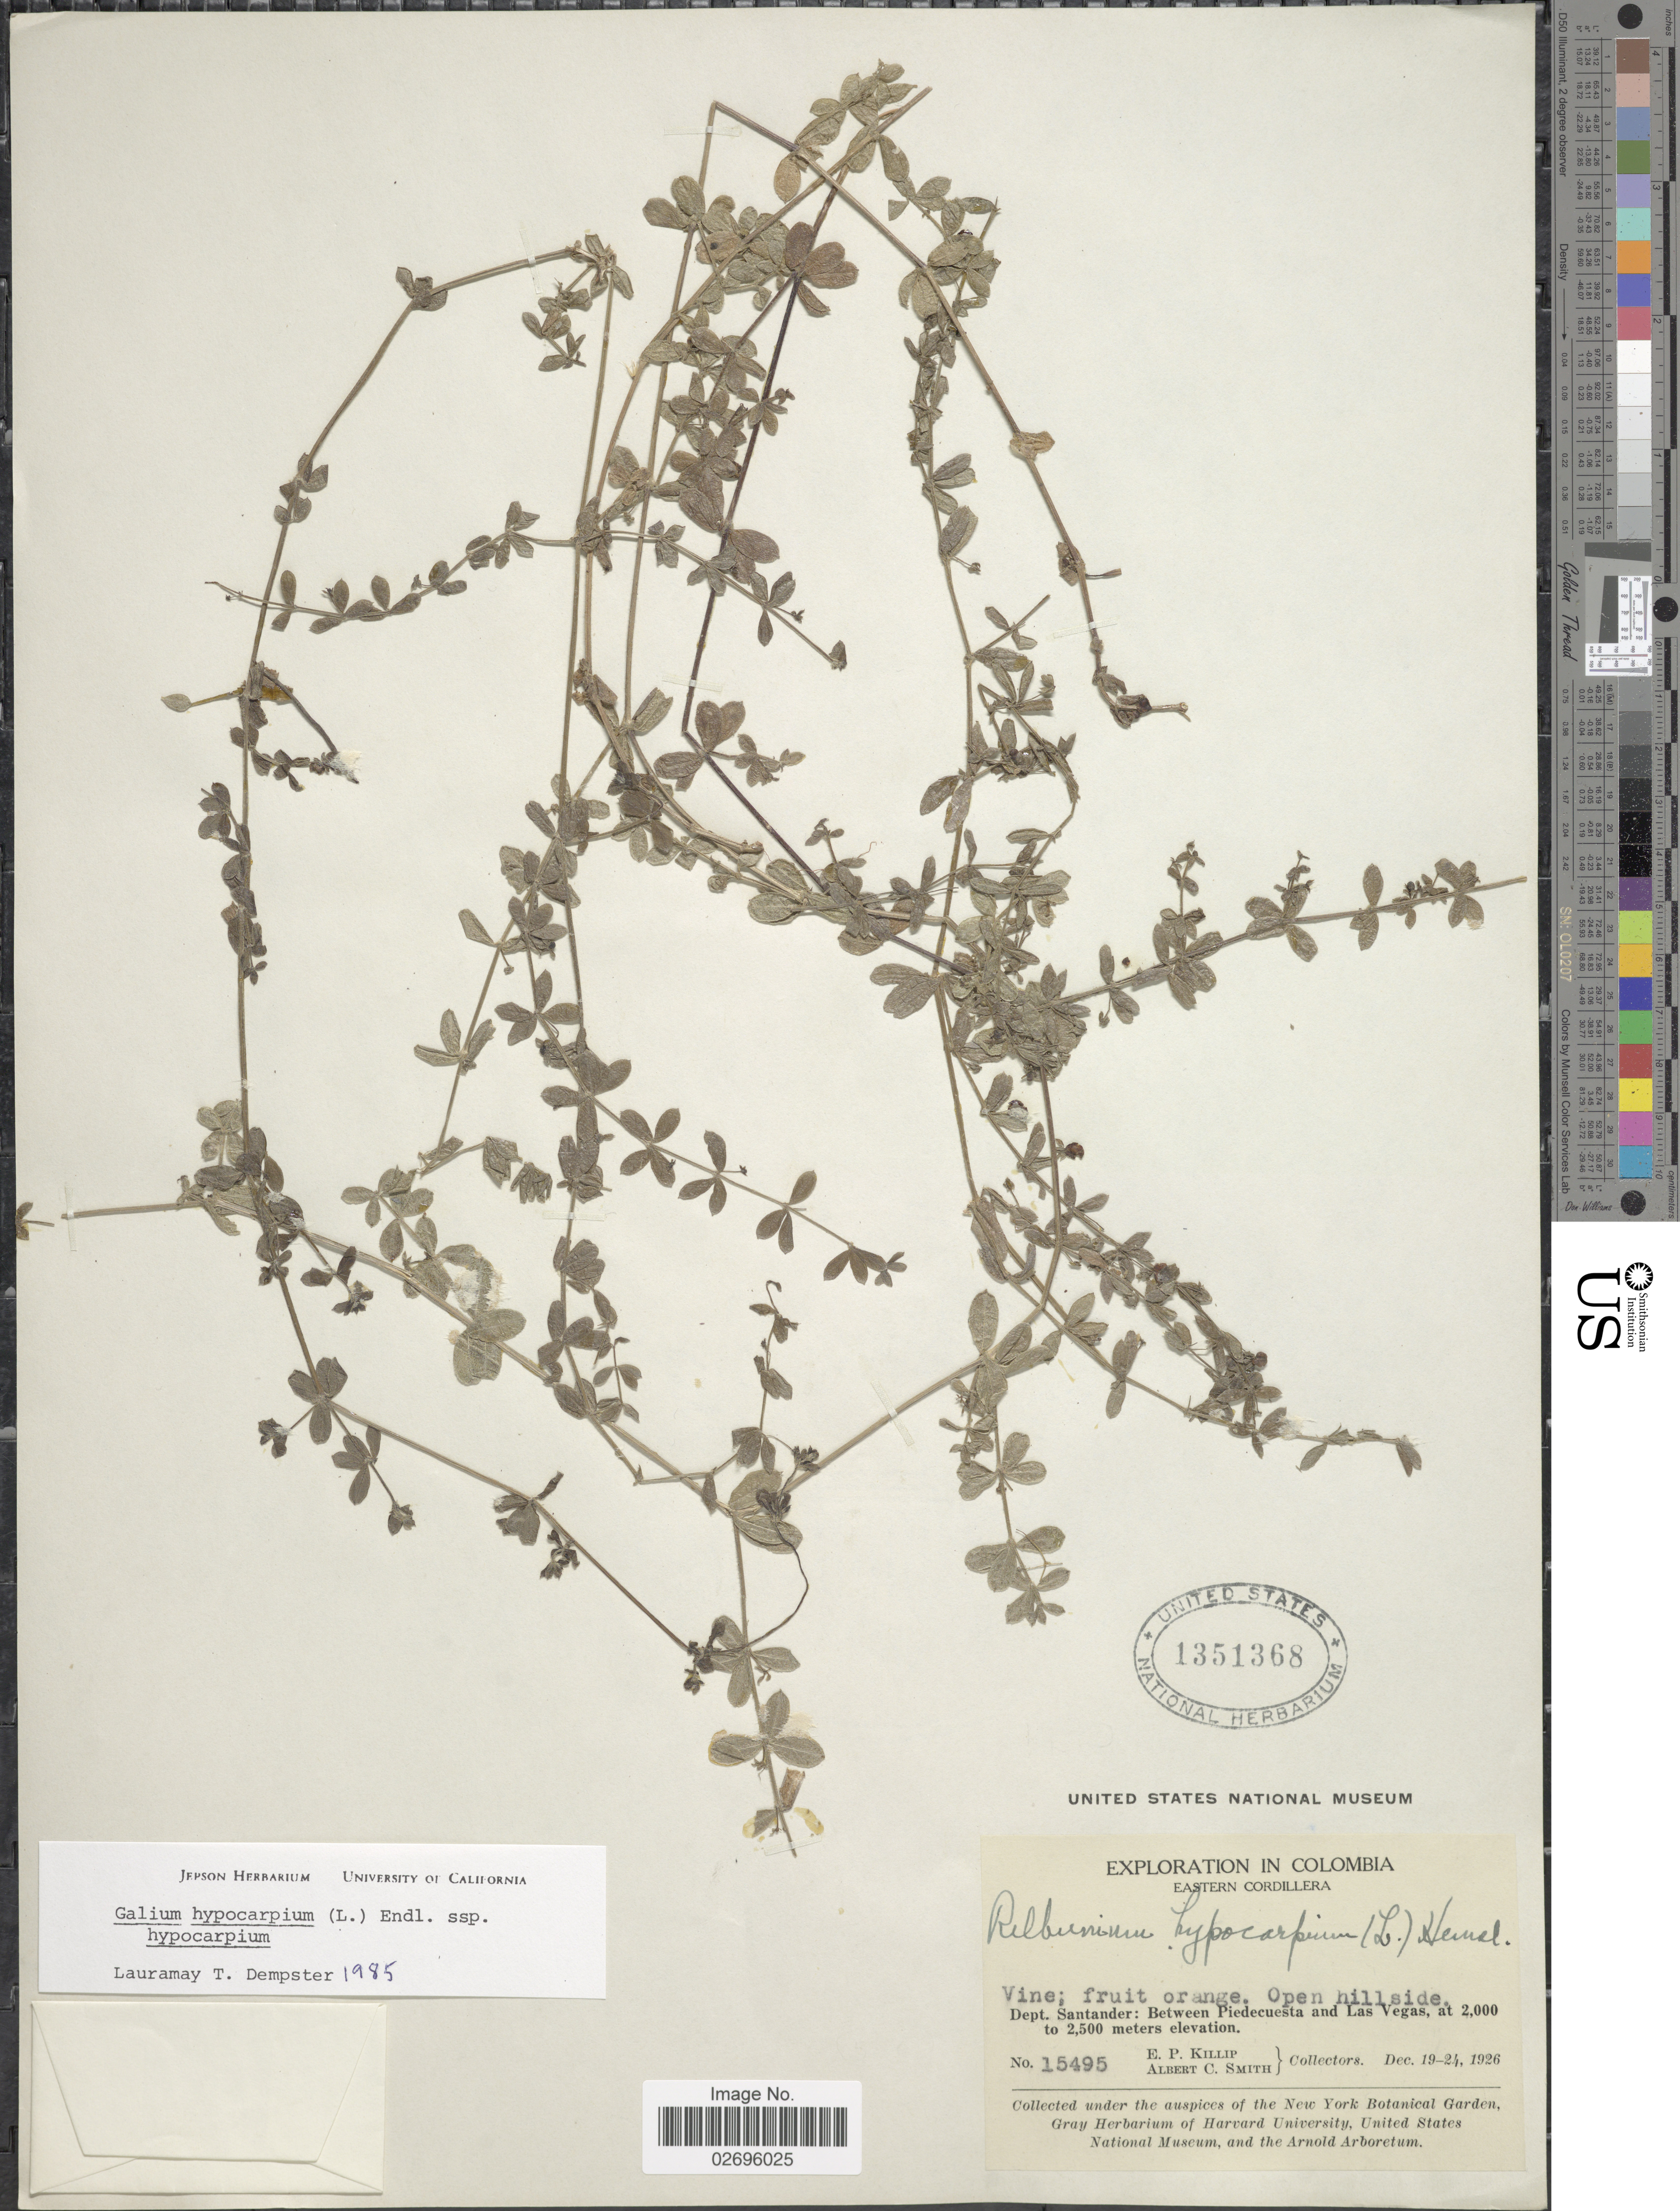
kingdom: Plantae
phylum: Tracheophyta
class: Magnoliopsida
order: Gentianales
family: Rubiaceae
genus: Galium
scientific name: Galium hypocarpium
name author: (L.) Endl. ex Griseb.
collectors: E. P. Killip & A. C. Smith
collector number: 15495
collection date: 1926-12-19/1926-12-24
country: Colombia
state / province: Santander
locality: Eastern Cordillera, Open hillside. Dept. Santander: Between Piedecuesta and Las Vegas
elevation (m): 2000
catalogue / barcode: US 1351368